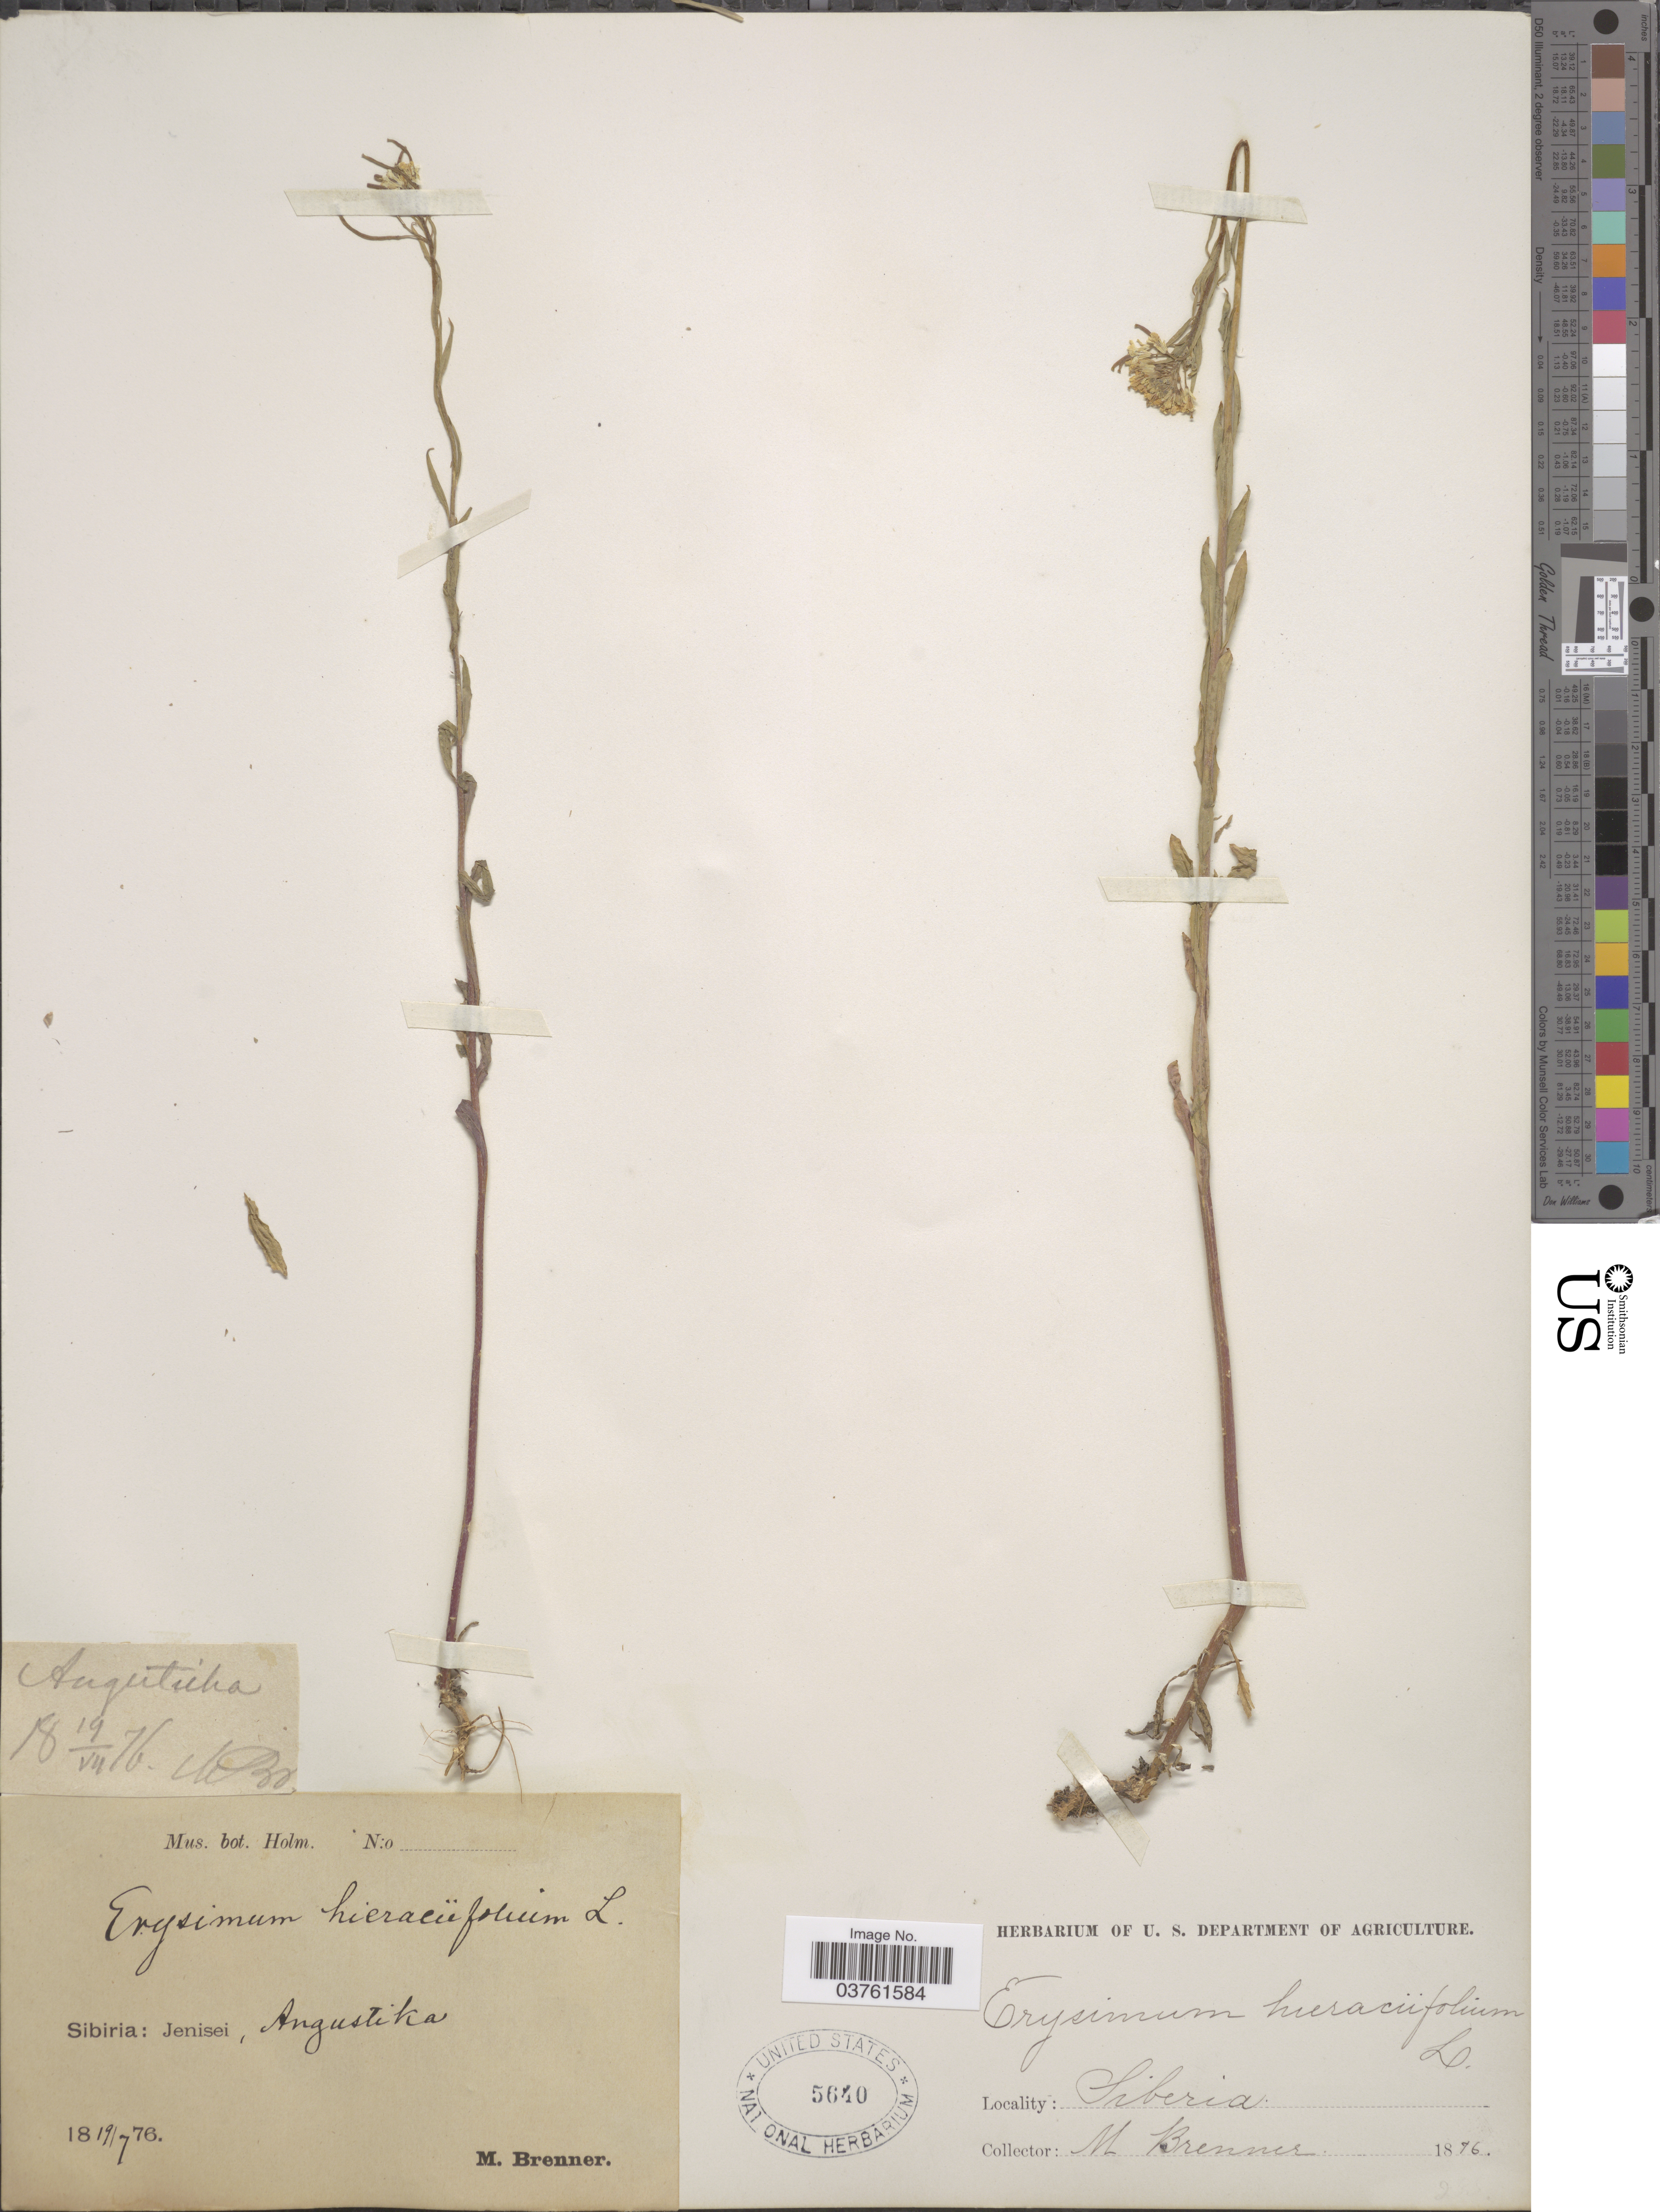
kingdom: Plantae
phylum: Tracheophyta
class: Magnoliopsida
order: Brassicales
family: Brassicaceae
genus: Erysimum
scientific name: Erysimum hieraciifolium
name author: L.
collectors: M. Brenner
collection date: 1876-07-19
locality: Sibiria: Jenisei, Angustika.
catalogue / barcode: US 5640